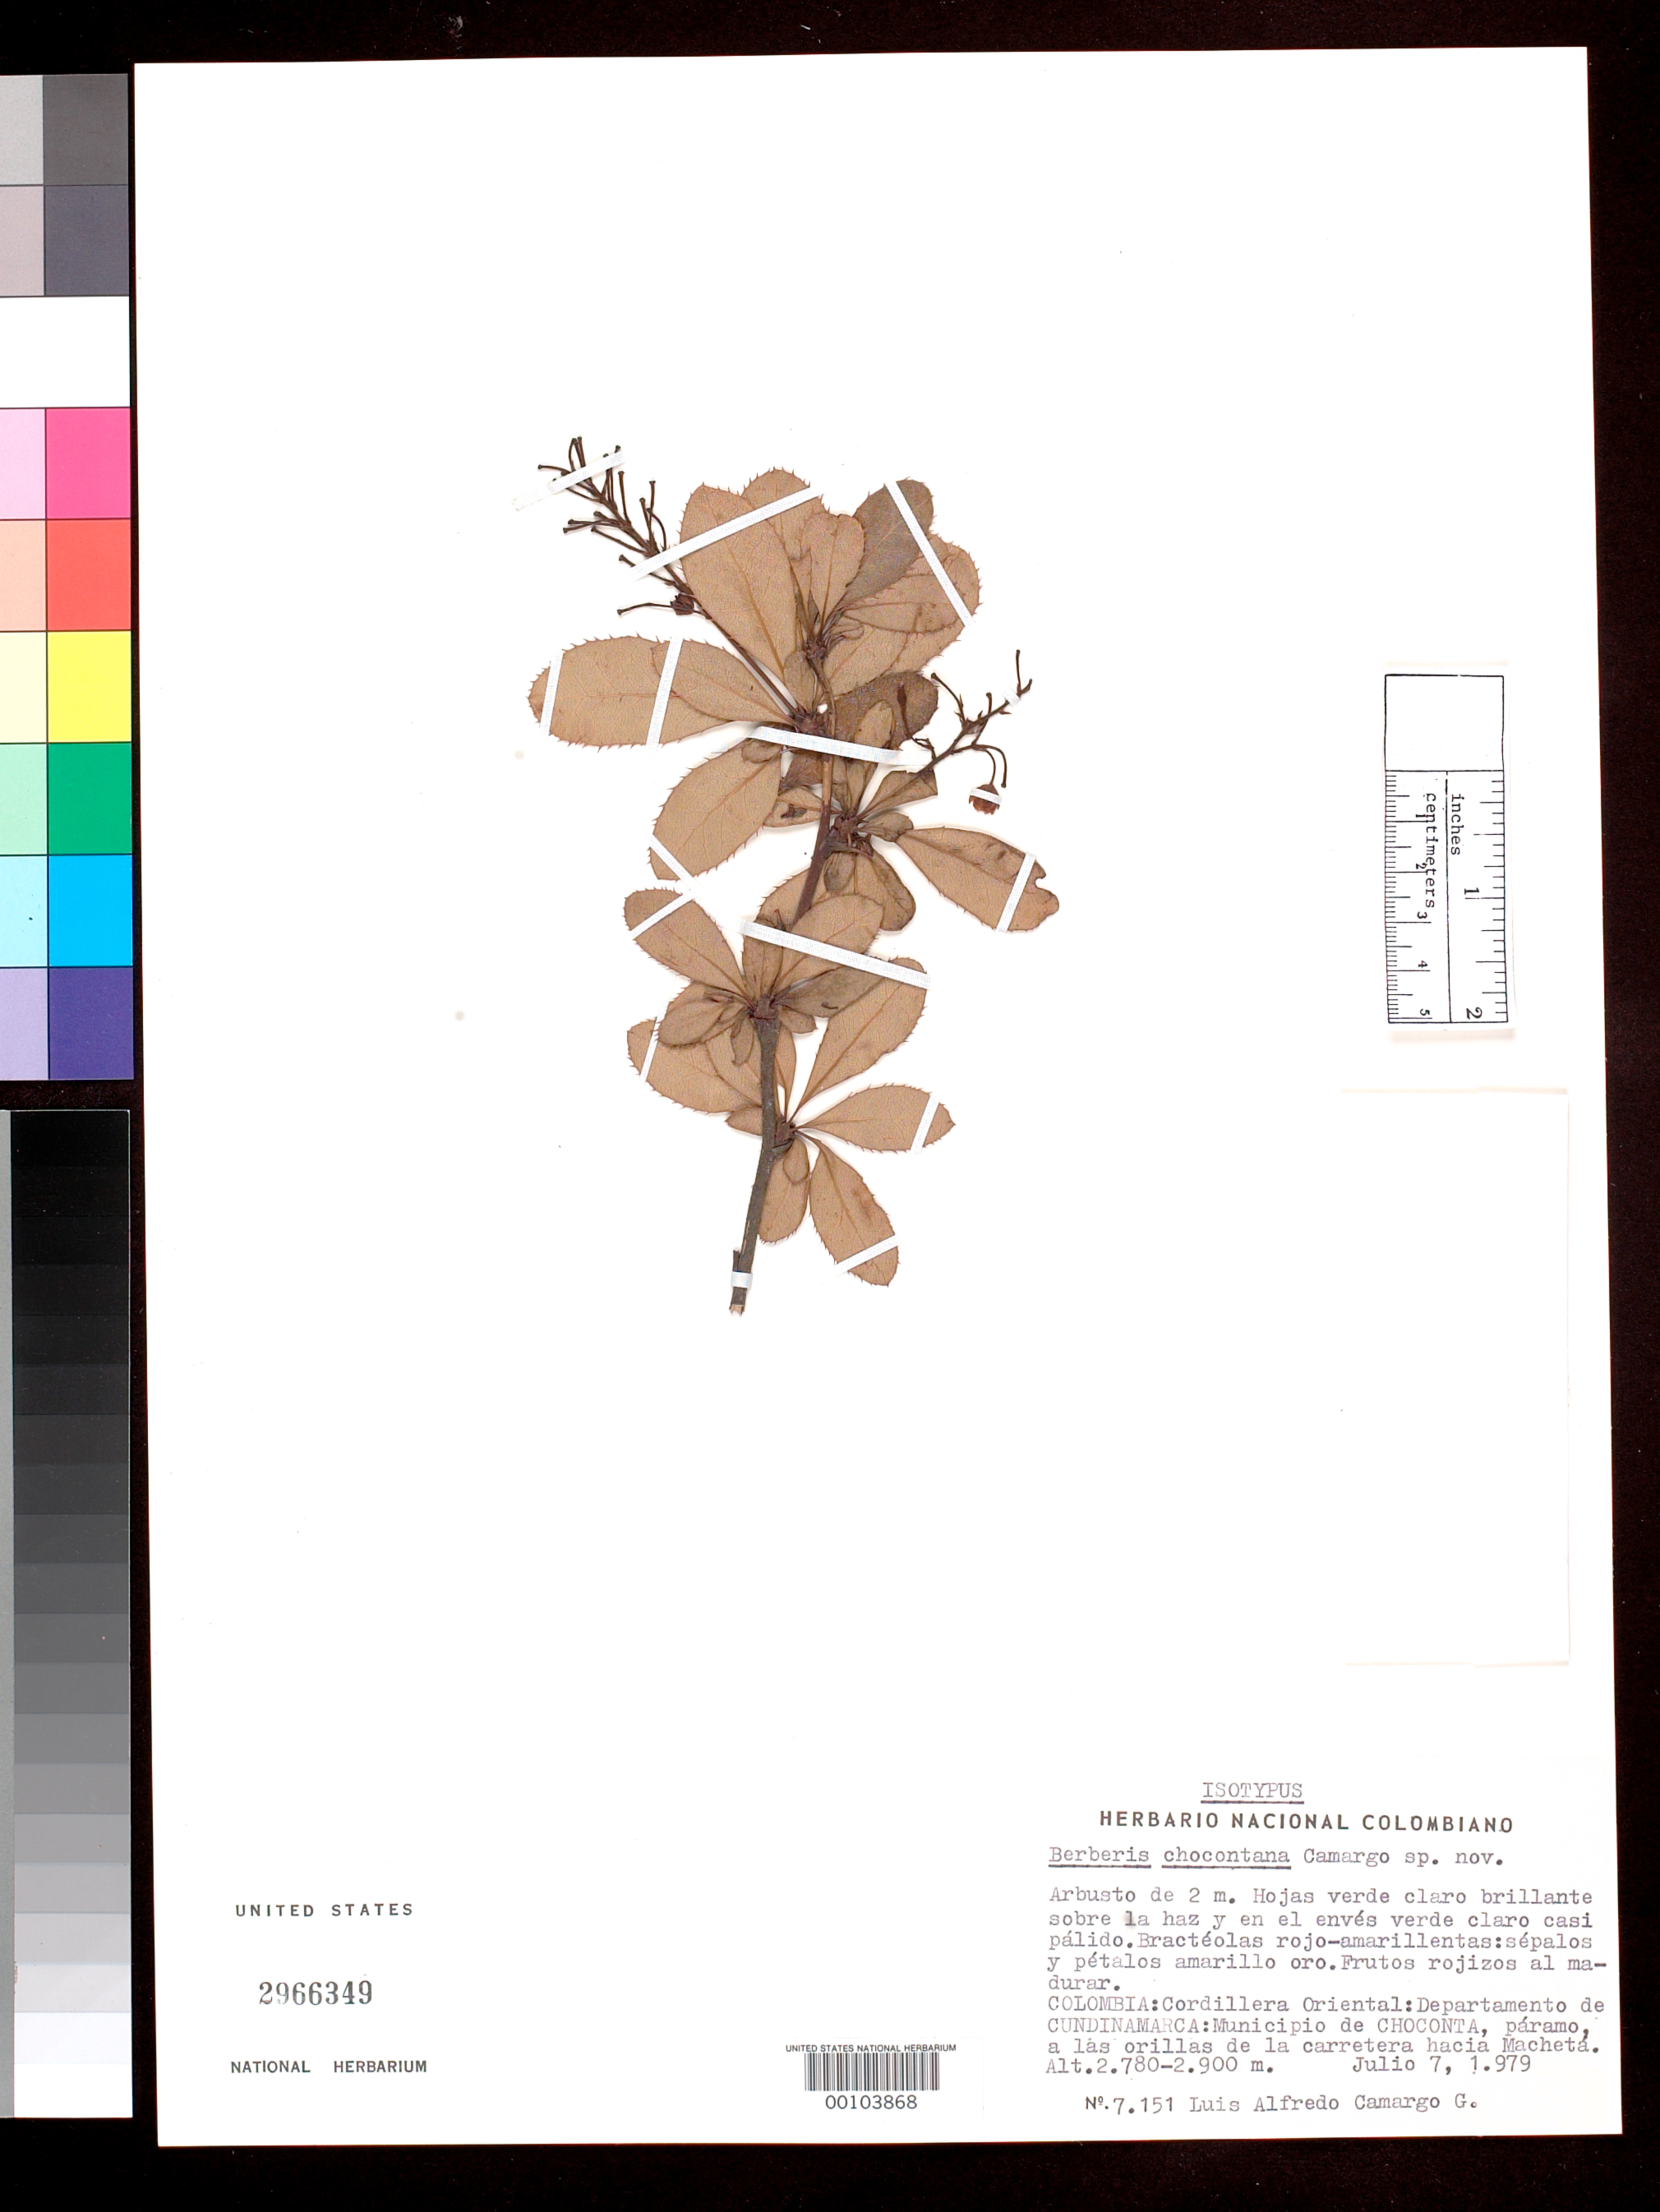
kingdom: Plantae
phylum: Tracheophyta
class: Magnoliopsida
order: Ranunculales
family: Berberidaceae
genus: Berberis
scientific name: Berberis chocontana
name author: L.A. Camargo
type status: Isotype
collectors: L. A. Camargo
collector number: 7151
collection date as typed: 07 Jul 1979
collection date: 1979-07-07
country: Colombia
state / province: Cundinamarca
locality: Choconta, Cordillera Oriental.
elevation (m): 2780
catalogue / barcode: US 2966349